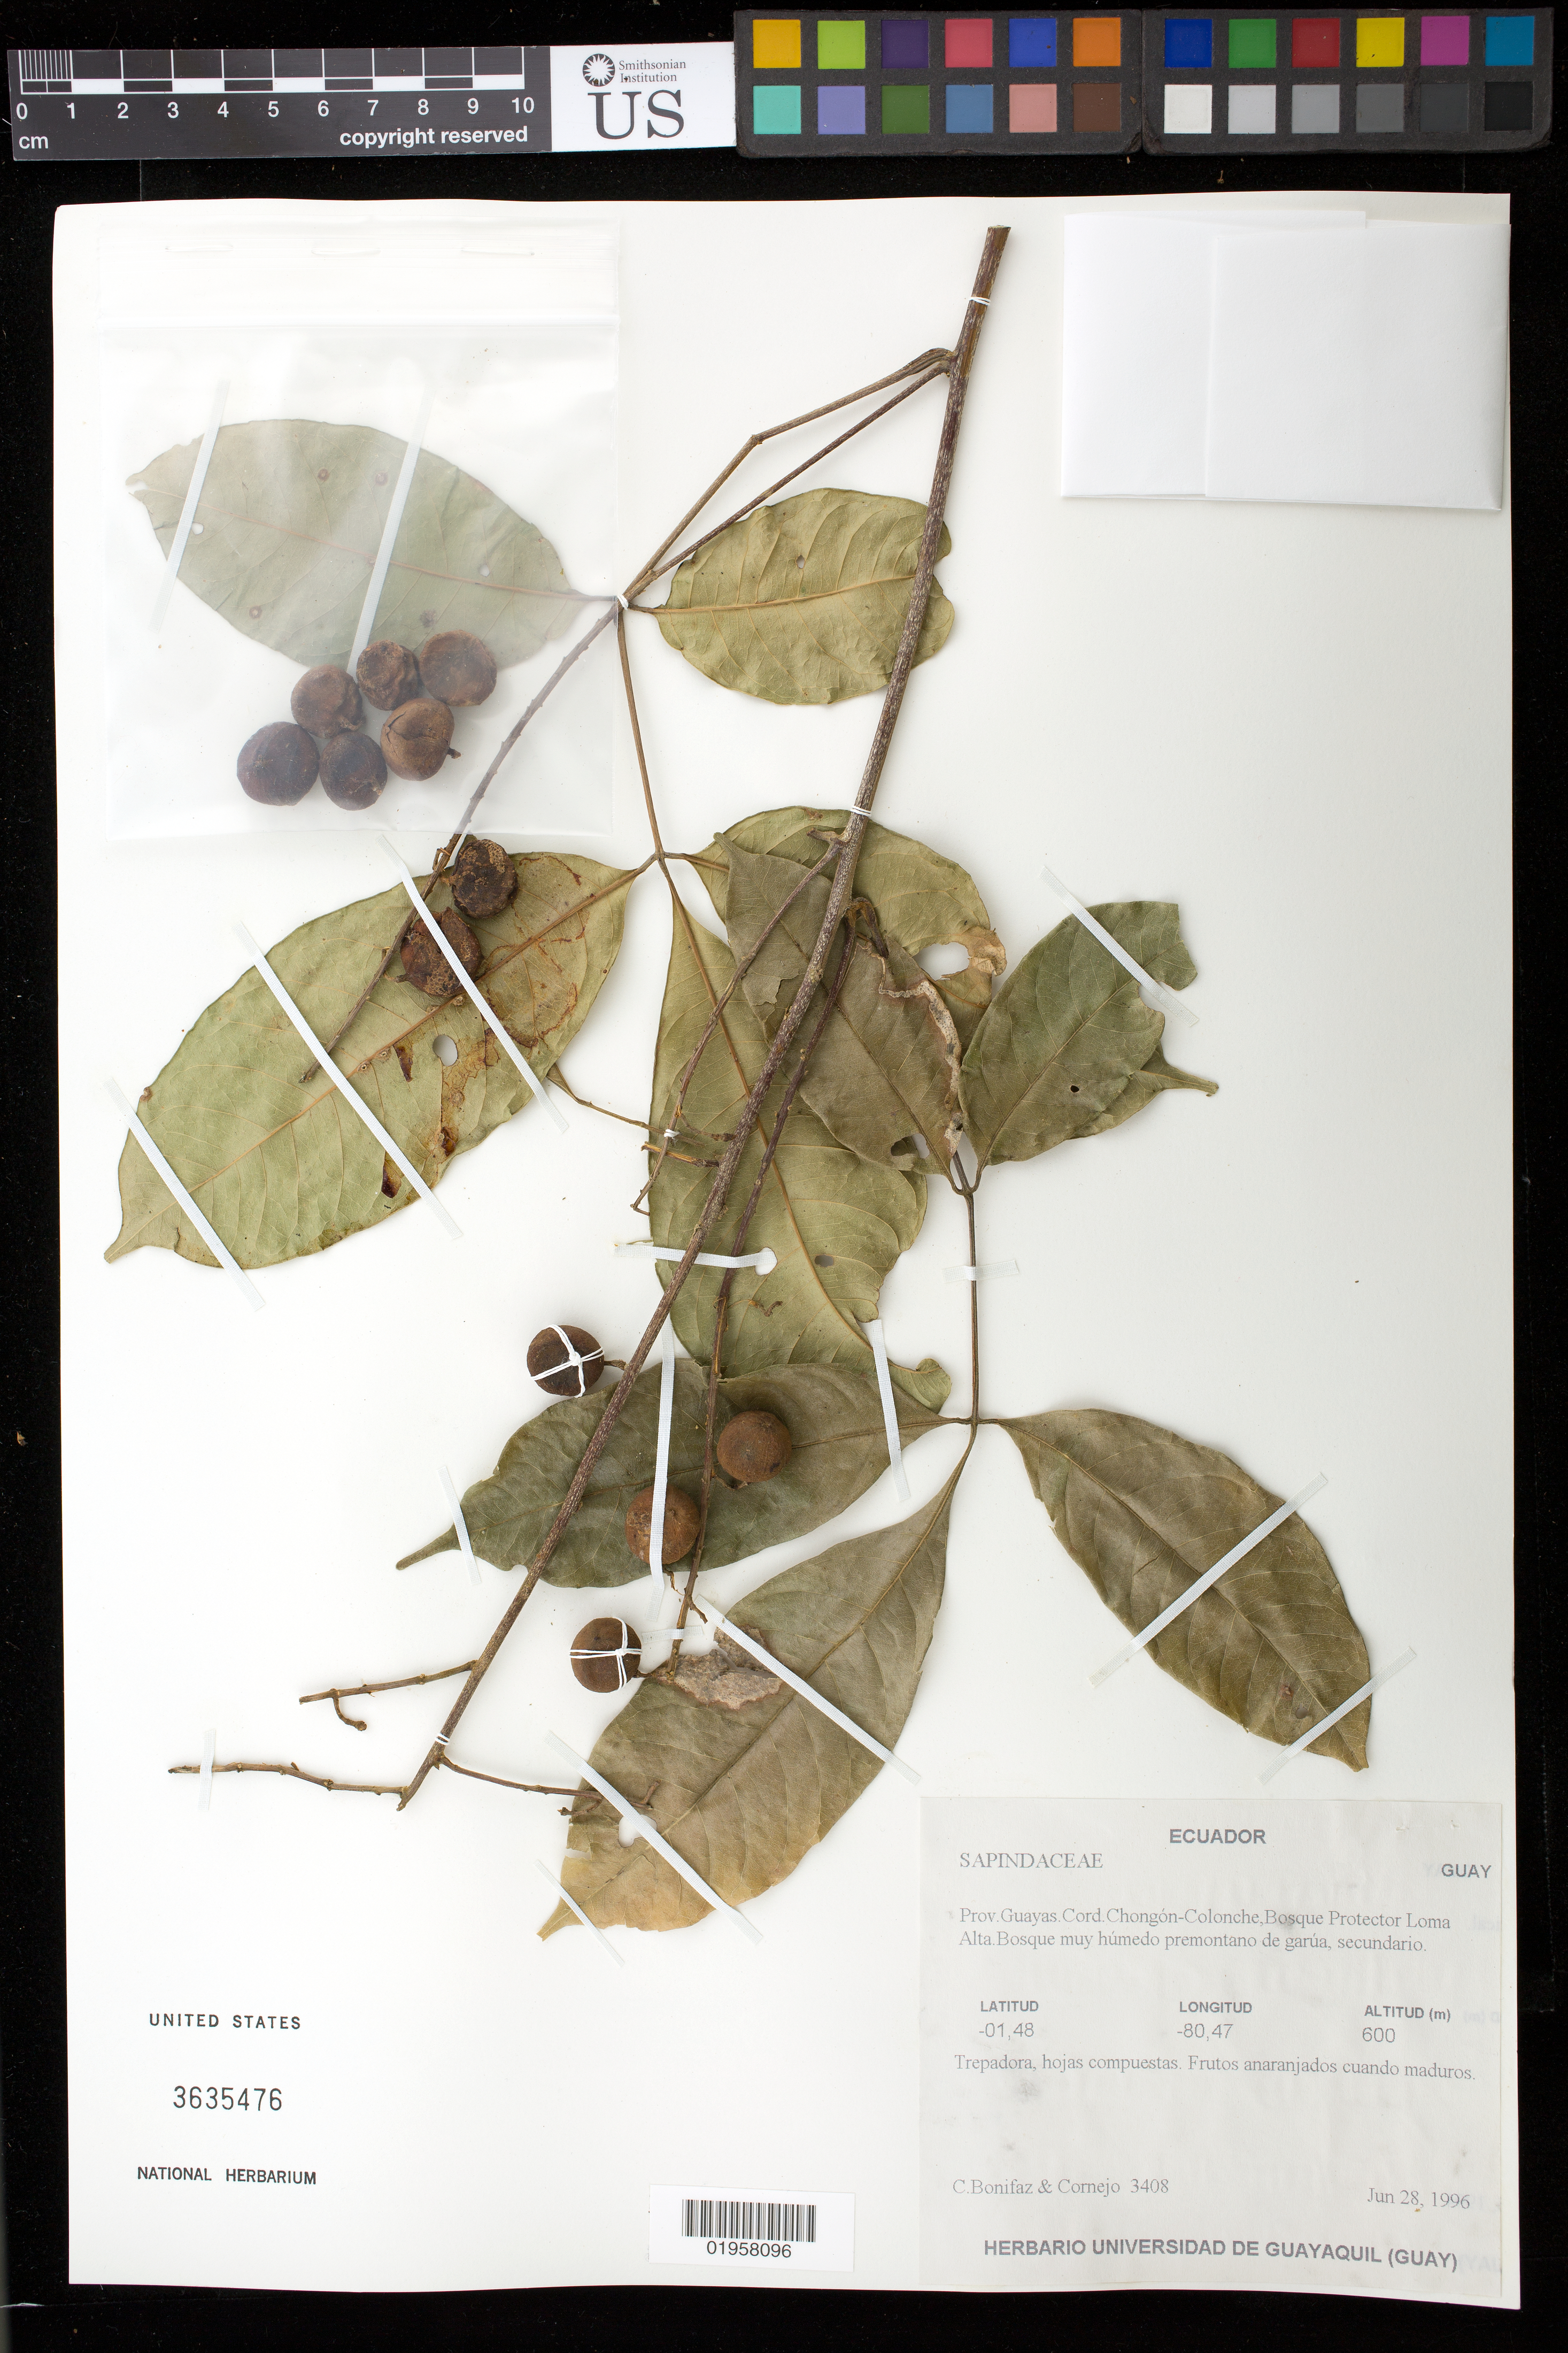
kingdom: Plantae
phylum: Tracheophyta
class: Magnoliopsida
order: Sapindales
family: Sapindaceae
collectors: C. Bonifaz & X. F. Cornejo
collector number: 3408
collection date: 1996-06-28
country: Ecuador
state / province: Guayas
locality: Cord. Chongón-Colonche, Bosque Protector Loma Alta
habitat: Bosque muy húmedo premontano de garúa, secundario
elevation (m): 600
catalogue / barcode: US 3635476